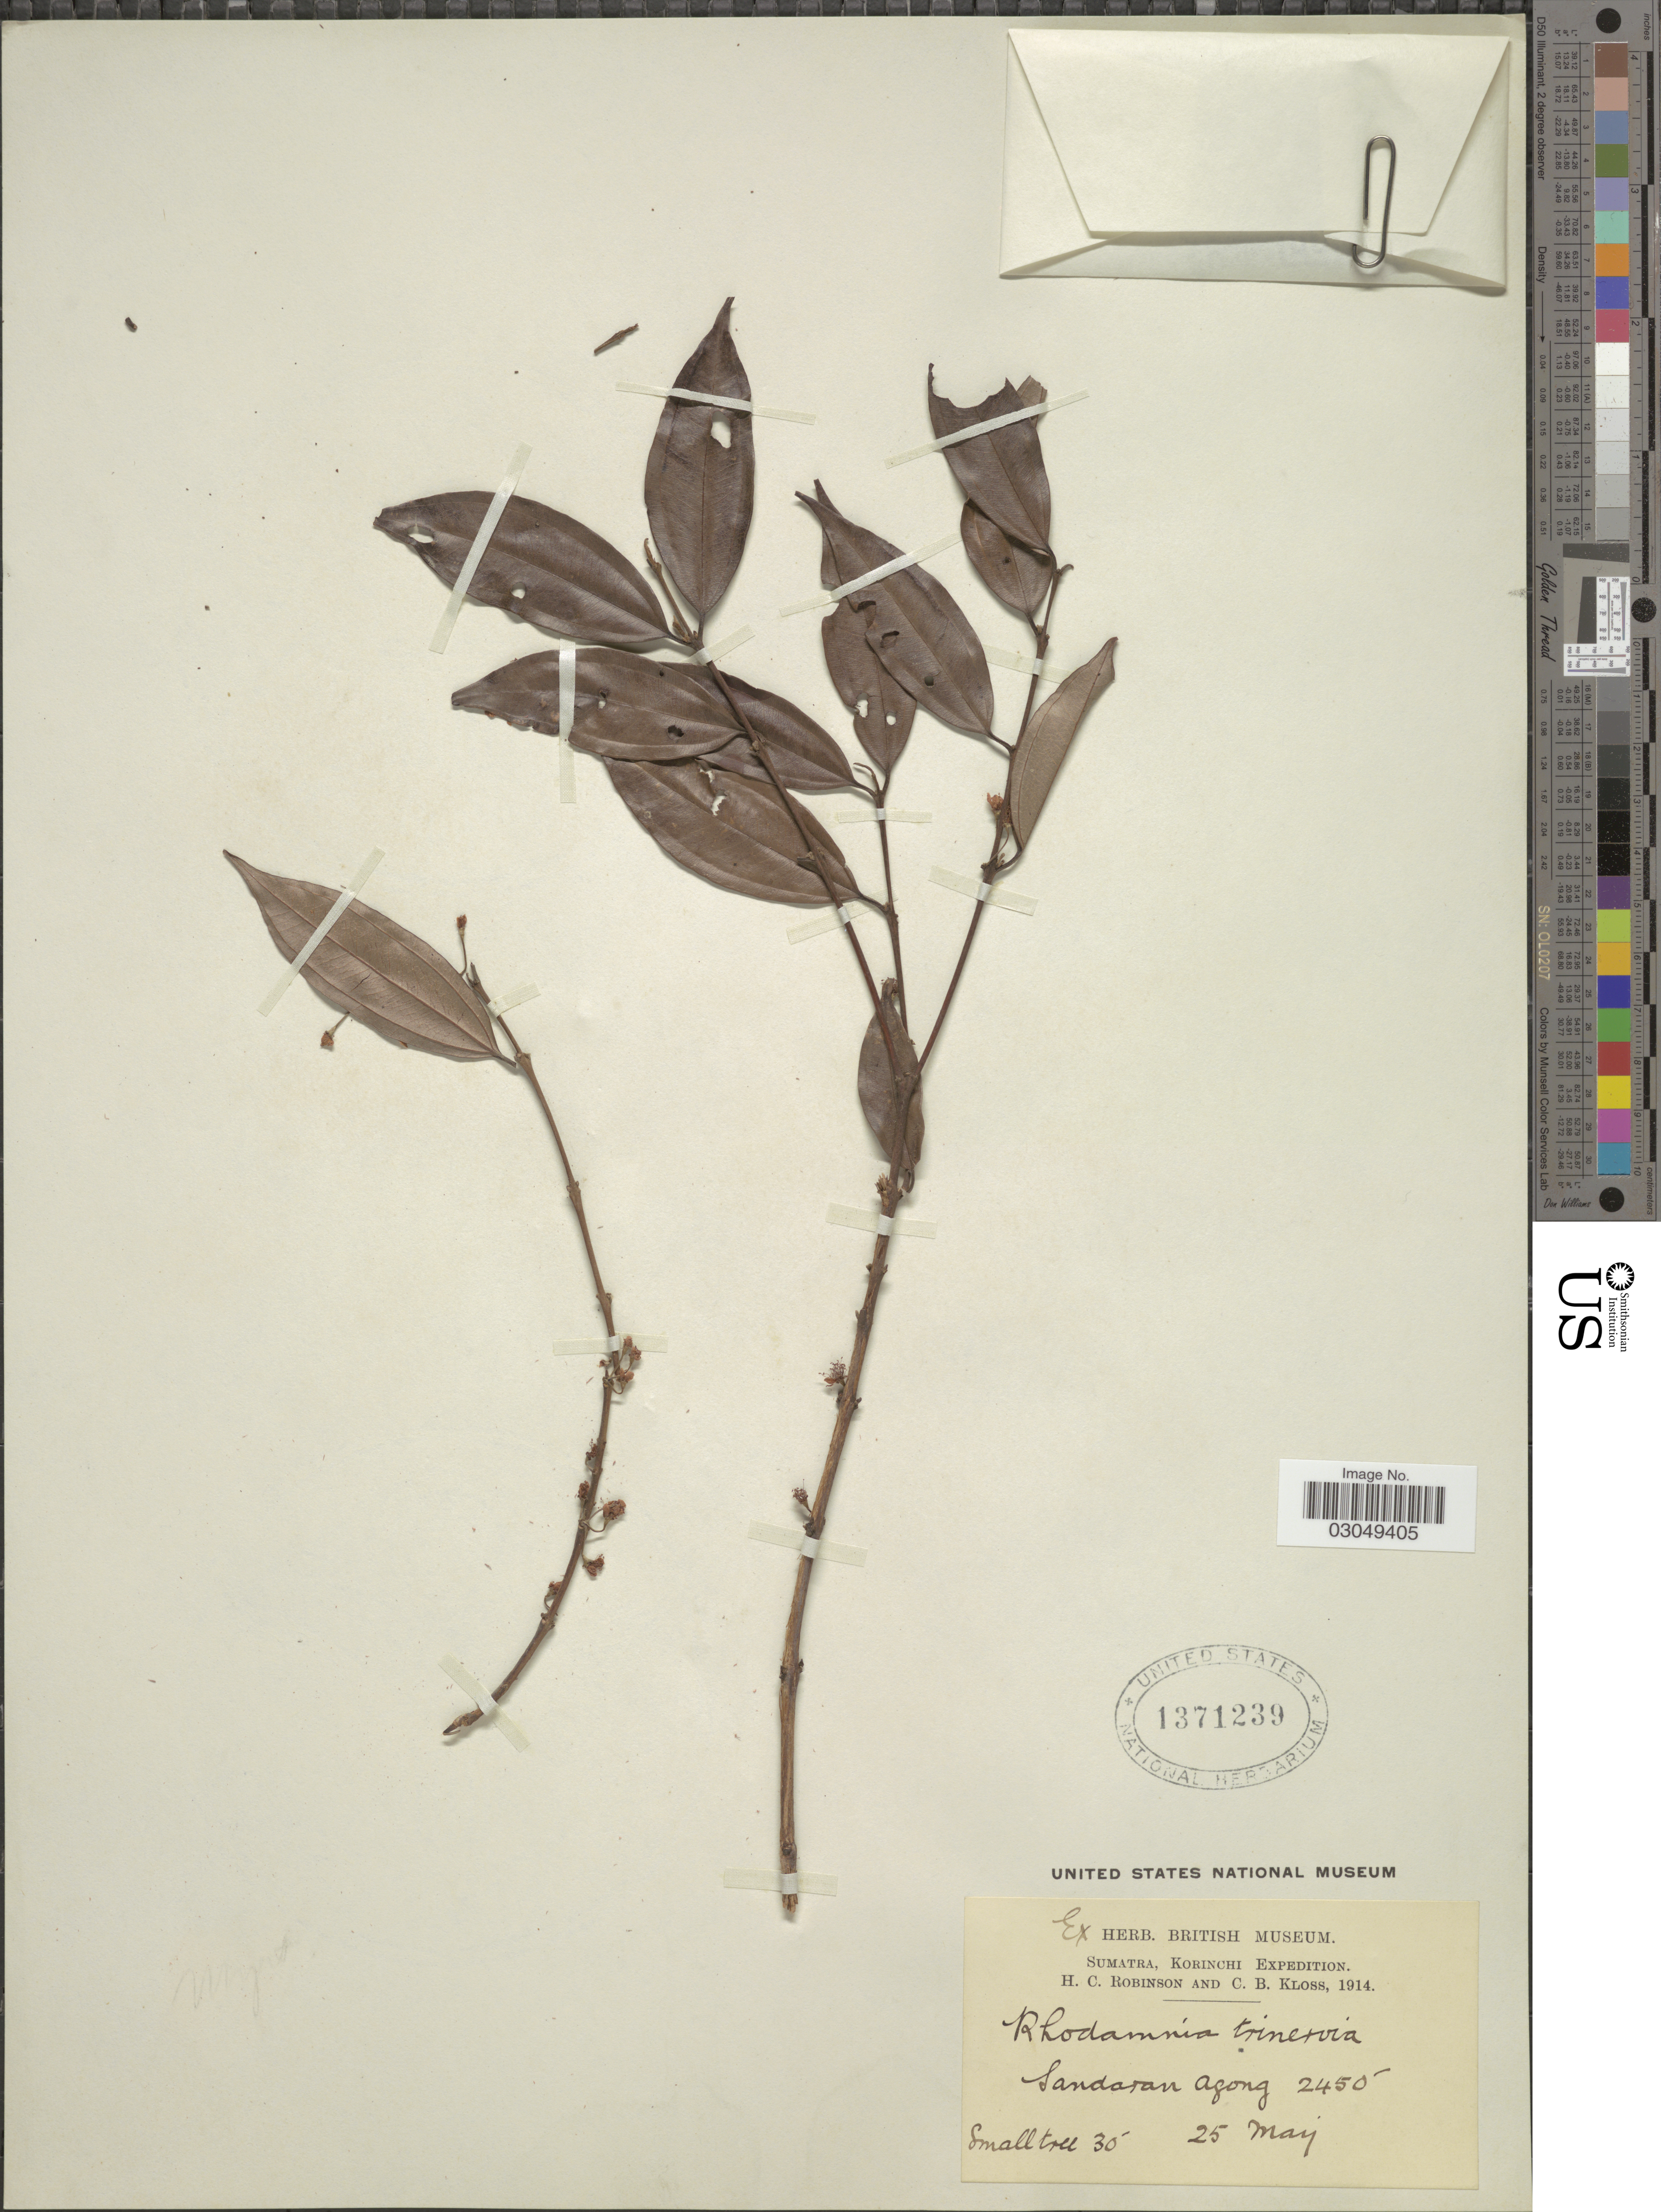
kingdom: Plantae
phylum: Tracheophyta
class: Magnoliopsida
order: Myrtales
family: Myrtaceae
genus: Rhodamnia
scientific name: Rhodamnia cinerea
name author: Jack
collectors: H. C. Robinson & C. Kloss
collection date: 1914-05-25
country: Indonesia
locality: Sadaran Agong.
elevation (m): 747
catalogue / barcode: US 1371239